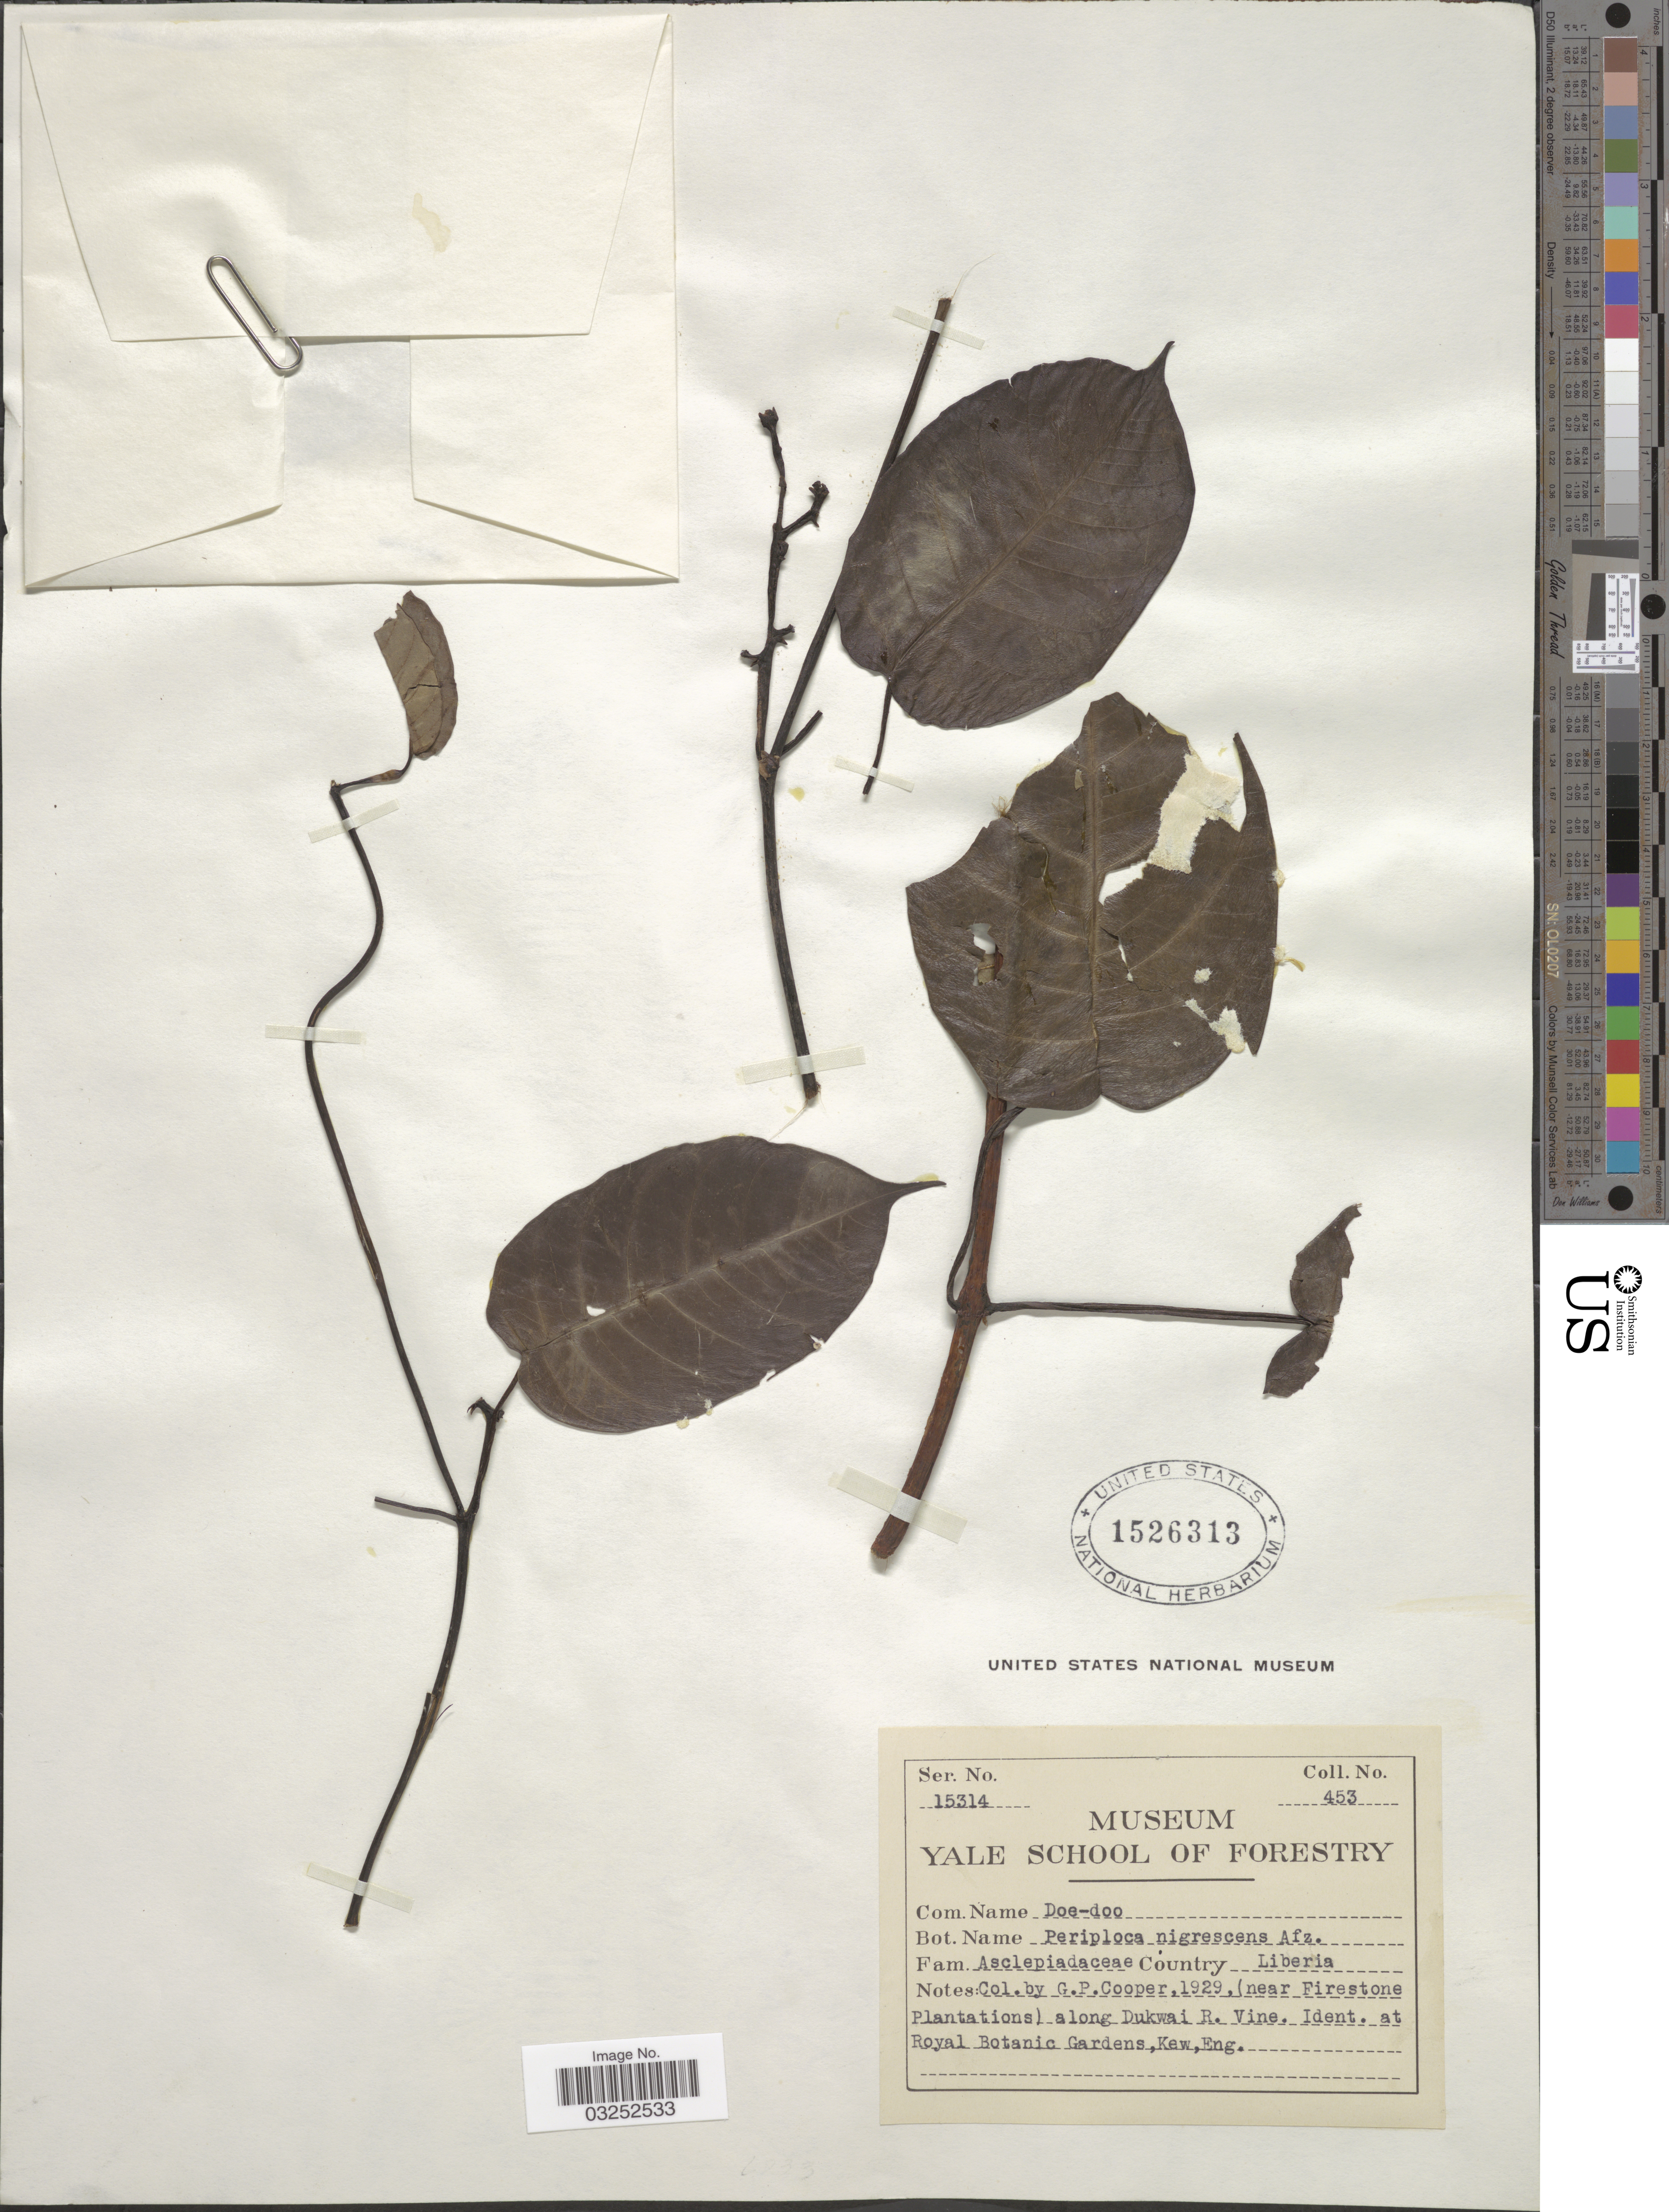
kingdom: Plantae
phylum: Tracheophyta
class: Magnoliopsida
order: Gentianales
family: Apocynaceae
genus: Periploca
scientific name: Periploca nigrescens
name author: Afzel.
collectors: G. Cooper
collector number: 453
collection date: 1929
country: Liberia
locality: (near Firestone Plantations) along Dukwai R.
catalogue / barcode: US 1526313